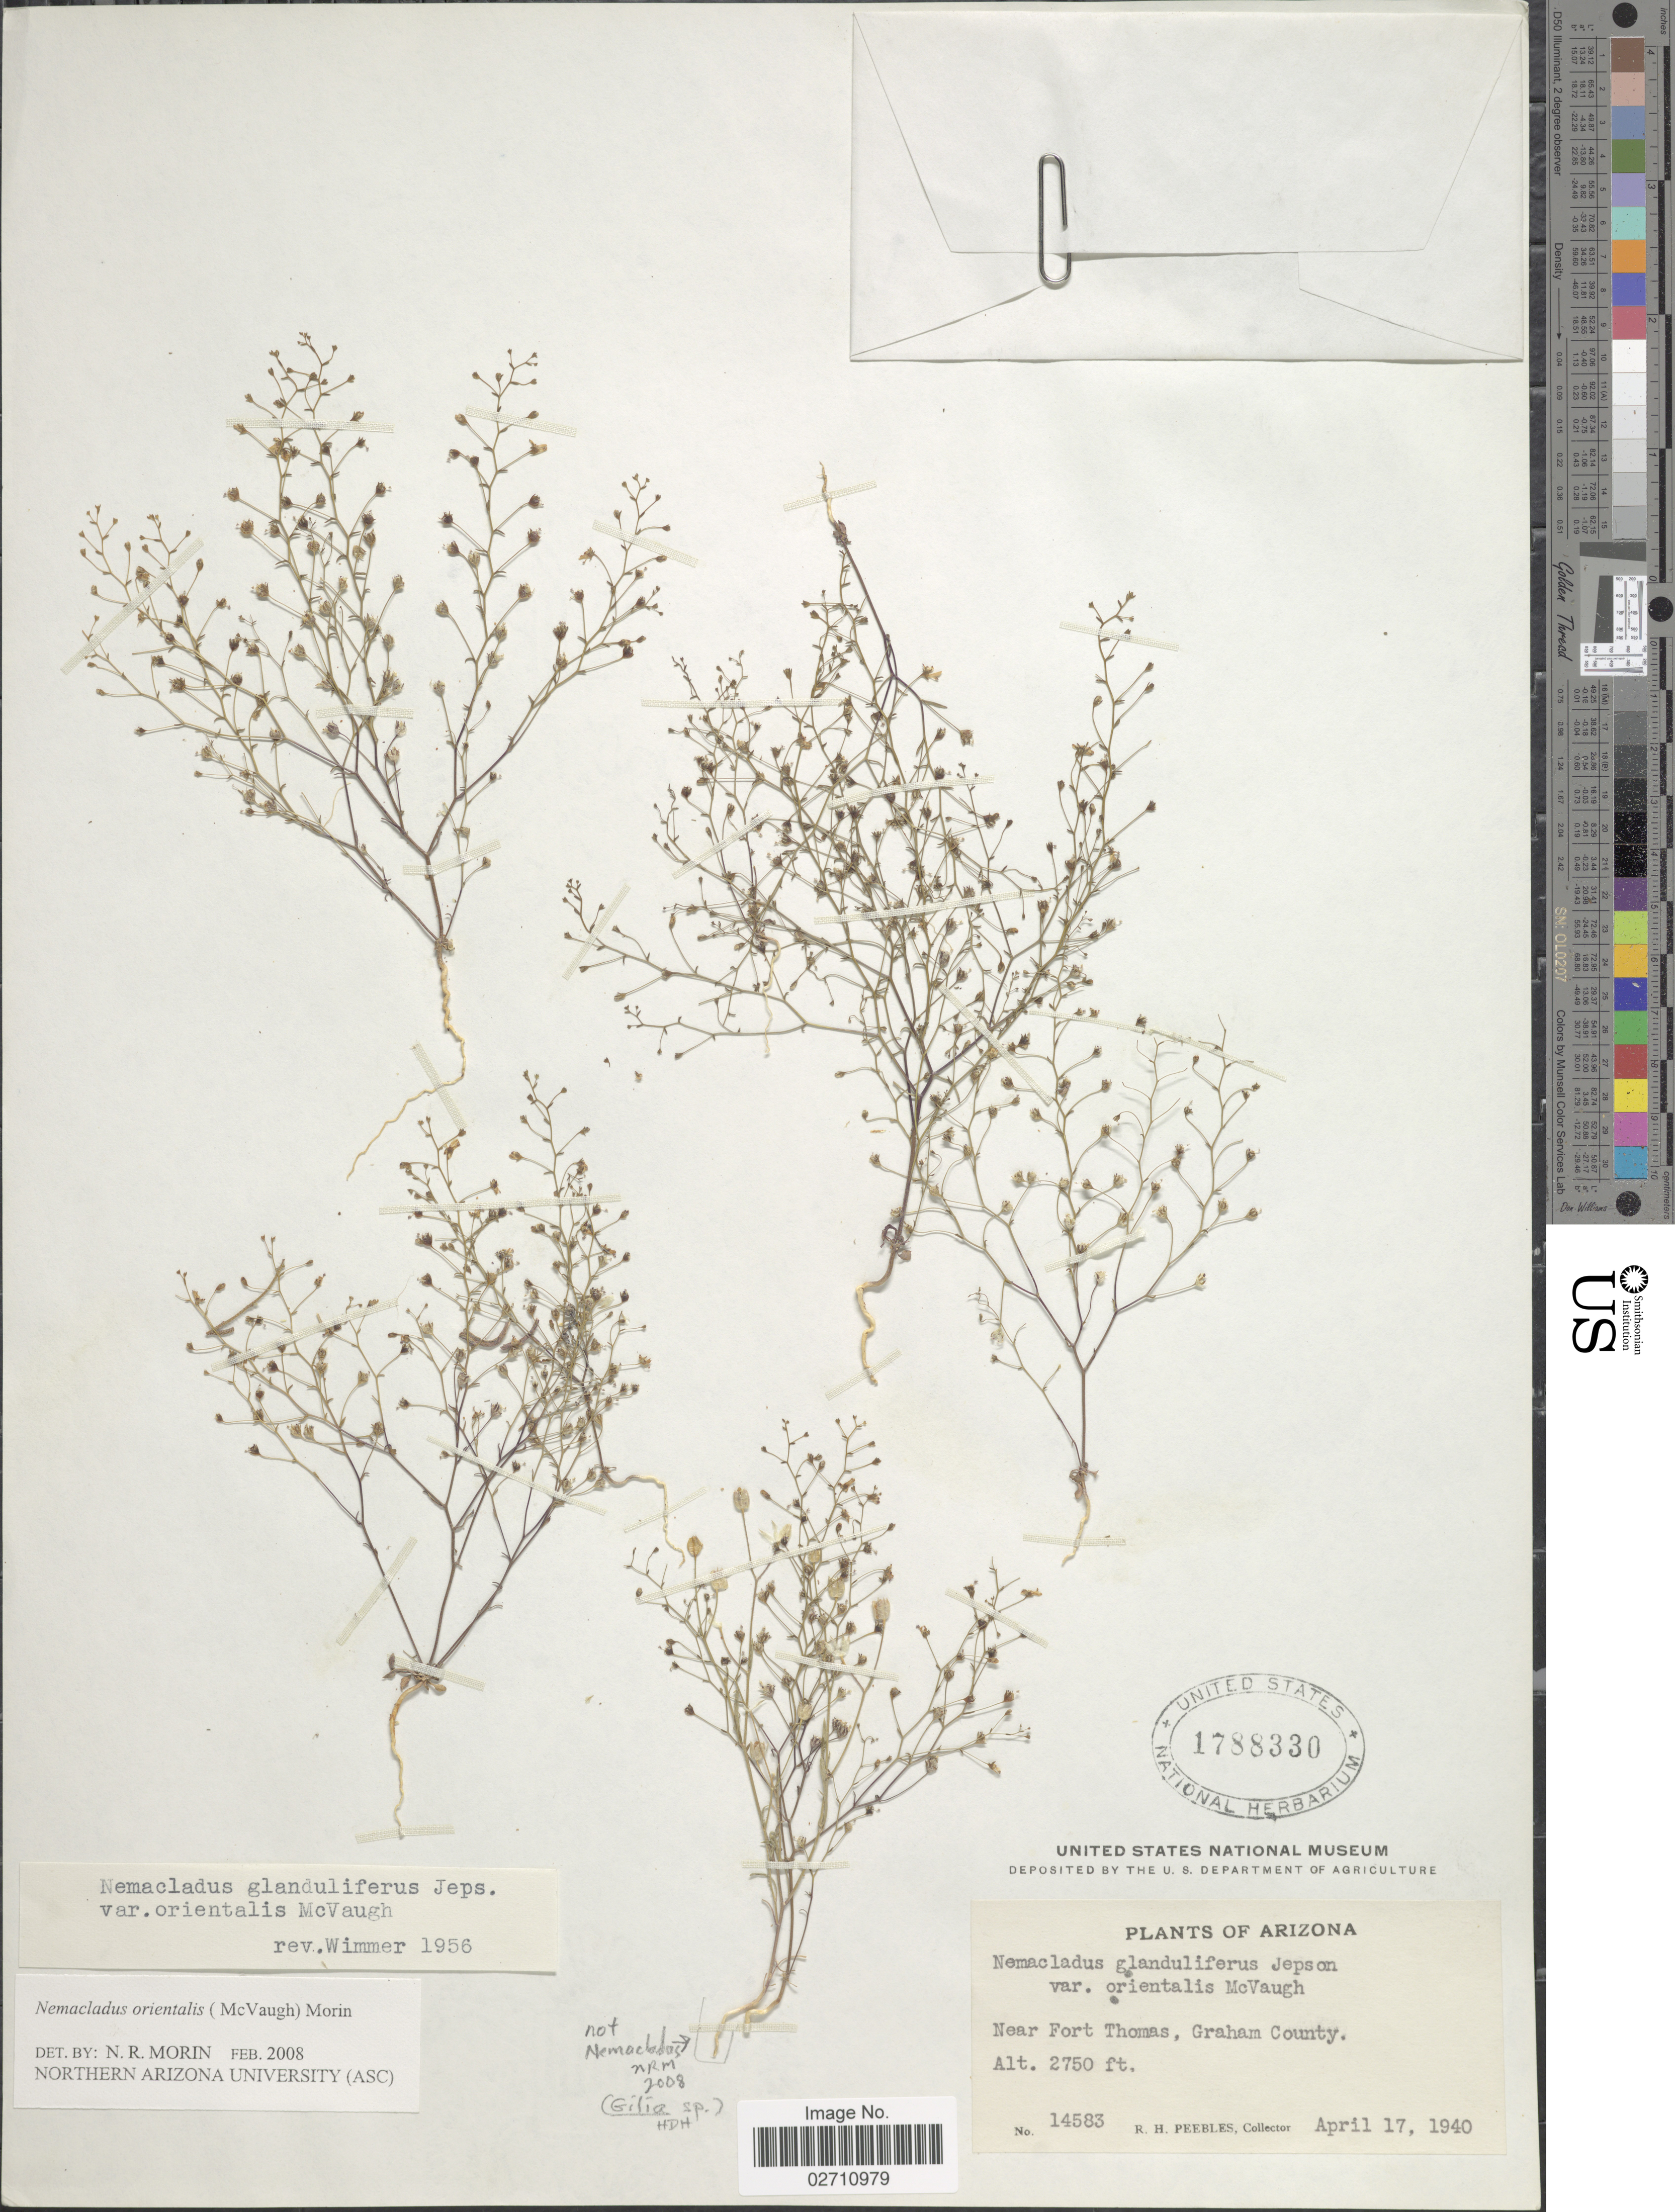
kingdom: Plantae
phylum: Tracheophyta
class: Magnoliopsida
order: Asterales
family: Campanulaceae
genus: Nemacladus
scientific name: Nemacladus orientalis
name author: (McVaugh) Morin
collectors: R. H. Peebles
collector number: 14583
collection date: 1940-04-17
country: United States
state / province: Arizona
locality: Near Fort Thomas, Graham County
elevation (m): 838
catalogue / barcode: US 1788330